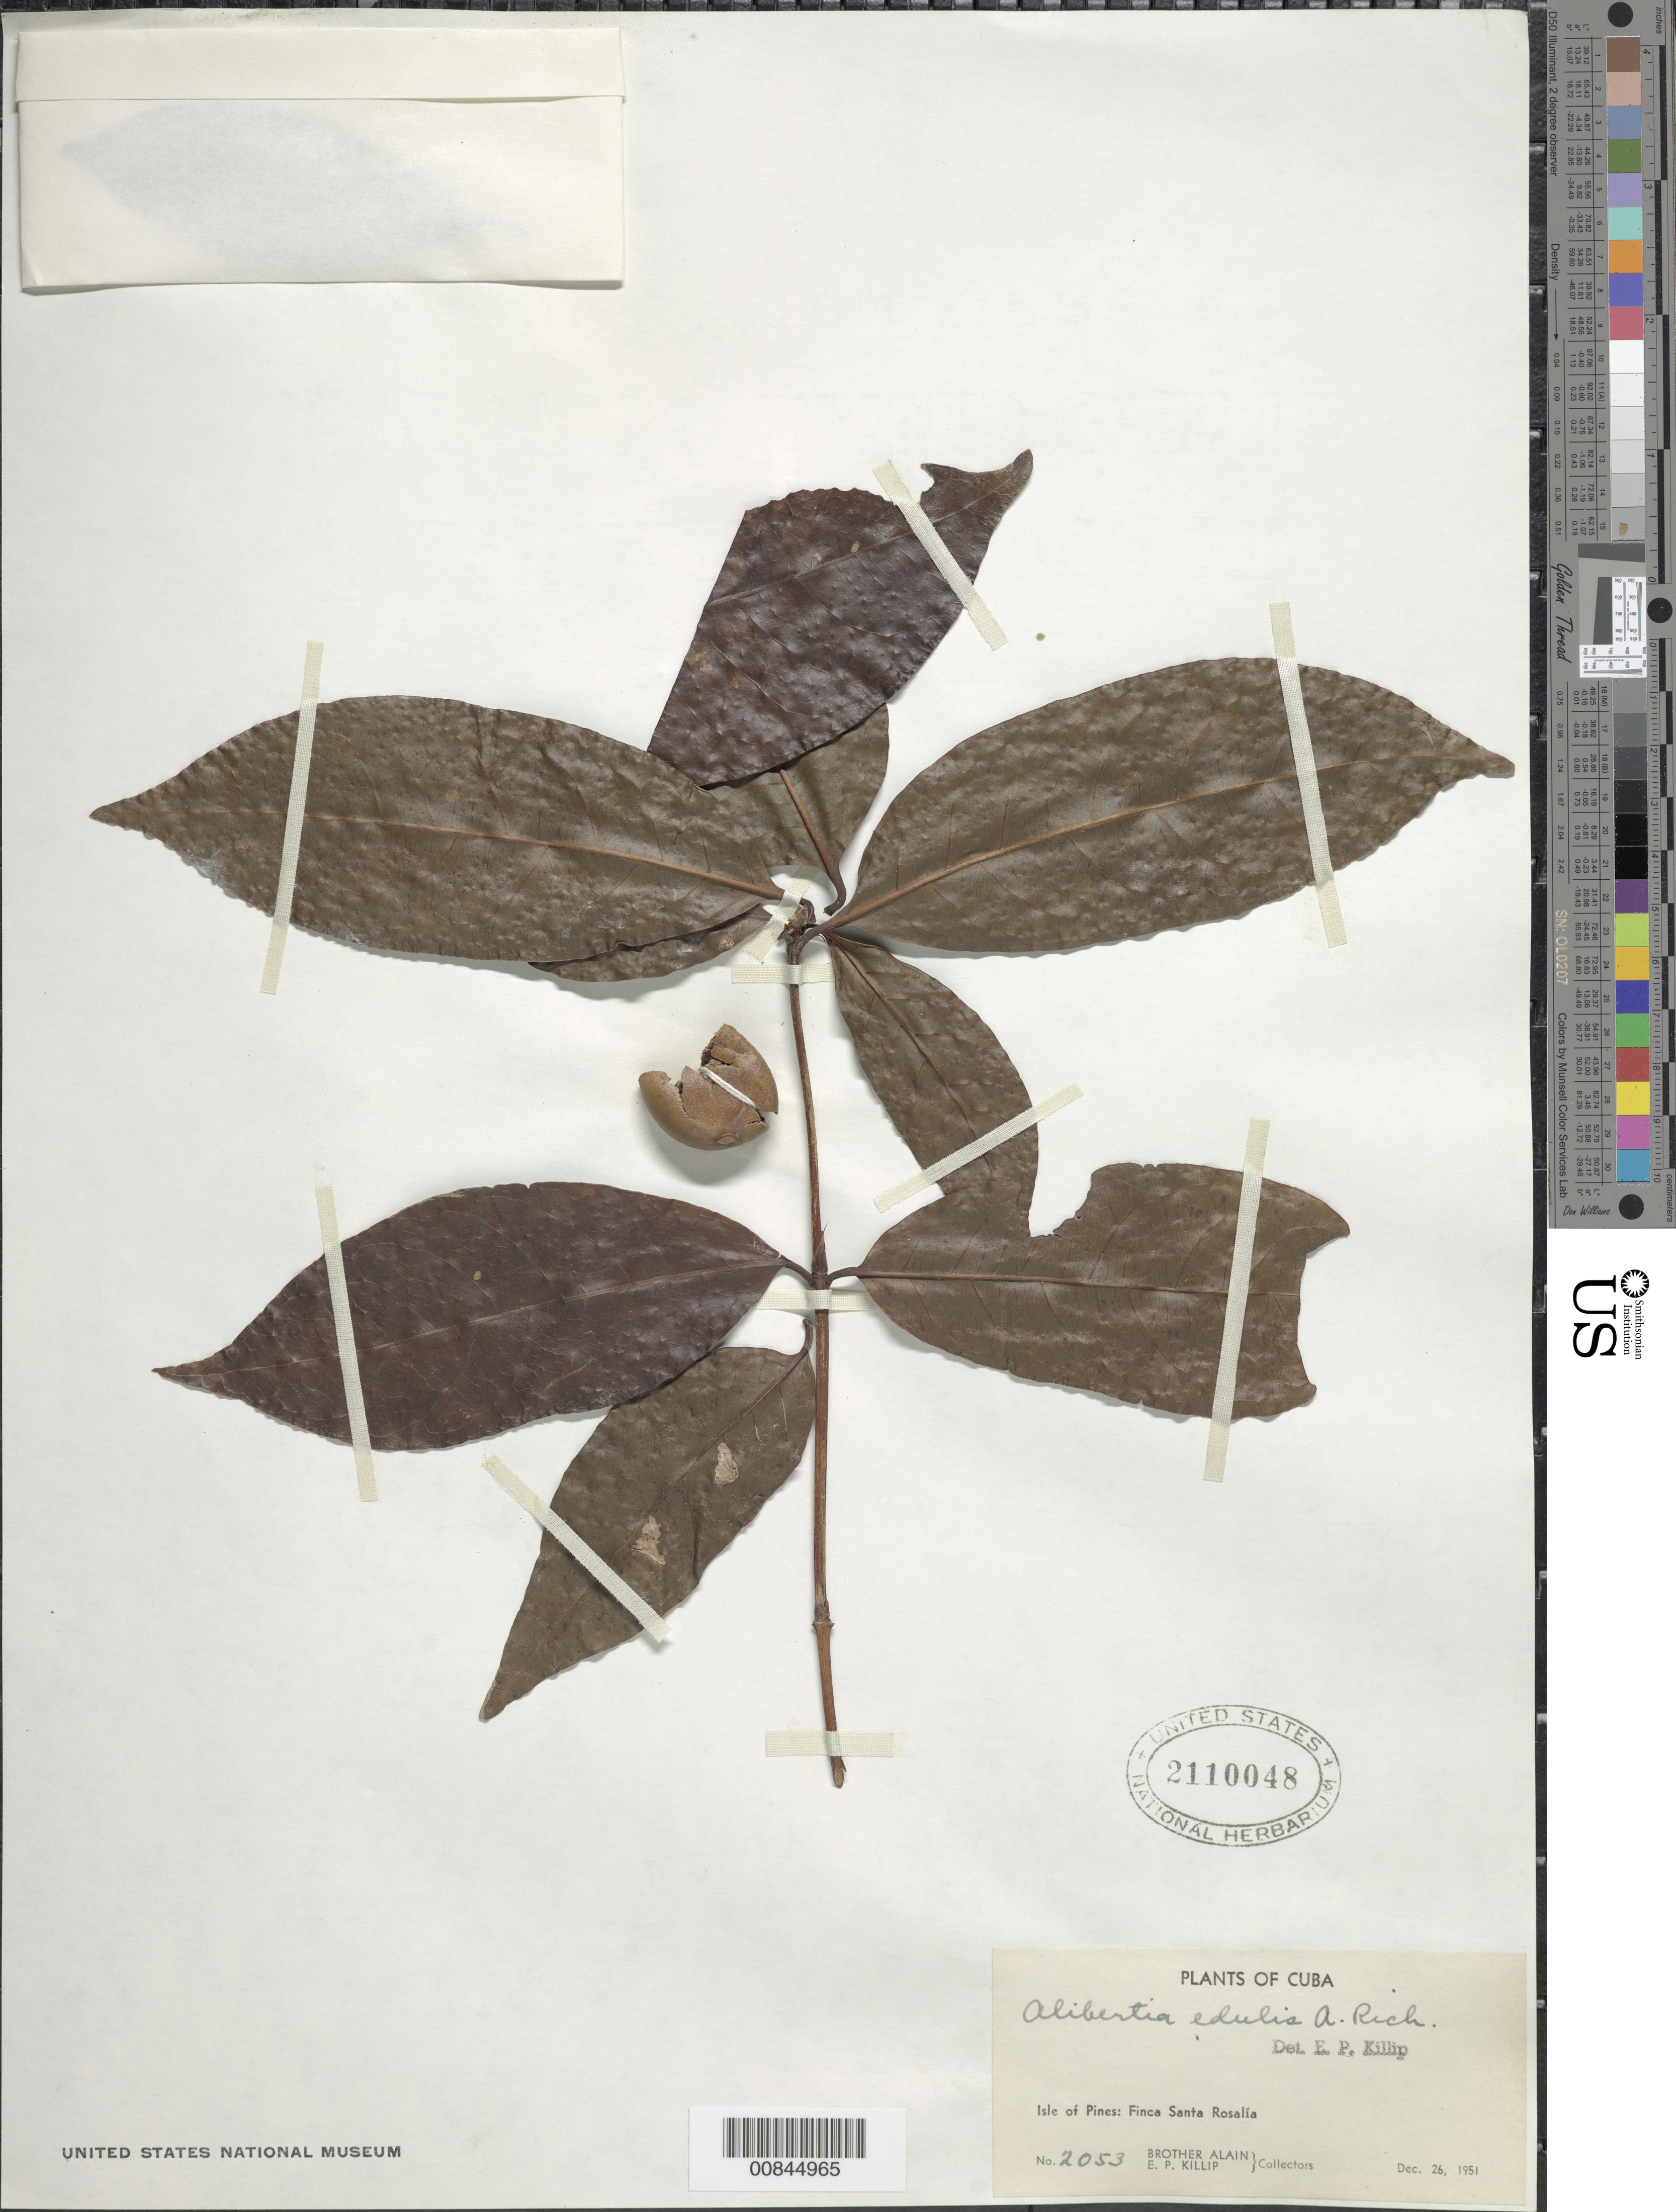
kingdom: Plantae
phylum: Tracheophyta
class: Magnoliopsida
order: Gentianales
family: Rubiaceae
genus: Alibertia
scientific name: Alibertia edulis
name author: (Rich.) A. Rich. ex DC.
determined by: Killip, Ellsworth P.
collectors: A. H. Liogier & E. P. Killip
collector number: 2053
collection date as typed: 26 Dec 1951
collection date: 1951-12-26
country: Cuba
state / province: Isla de La Juventud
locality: Finca Santa Rosalía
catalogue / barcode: US 2110048